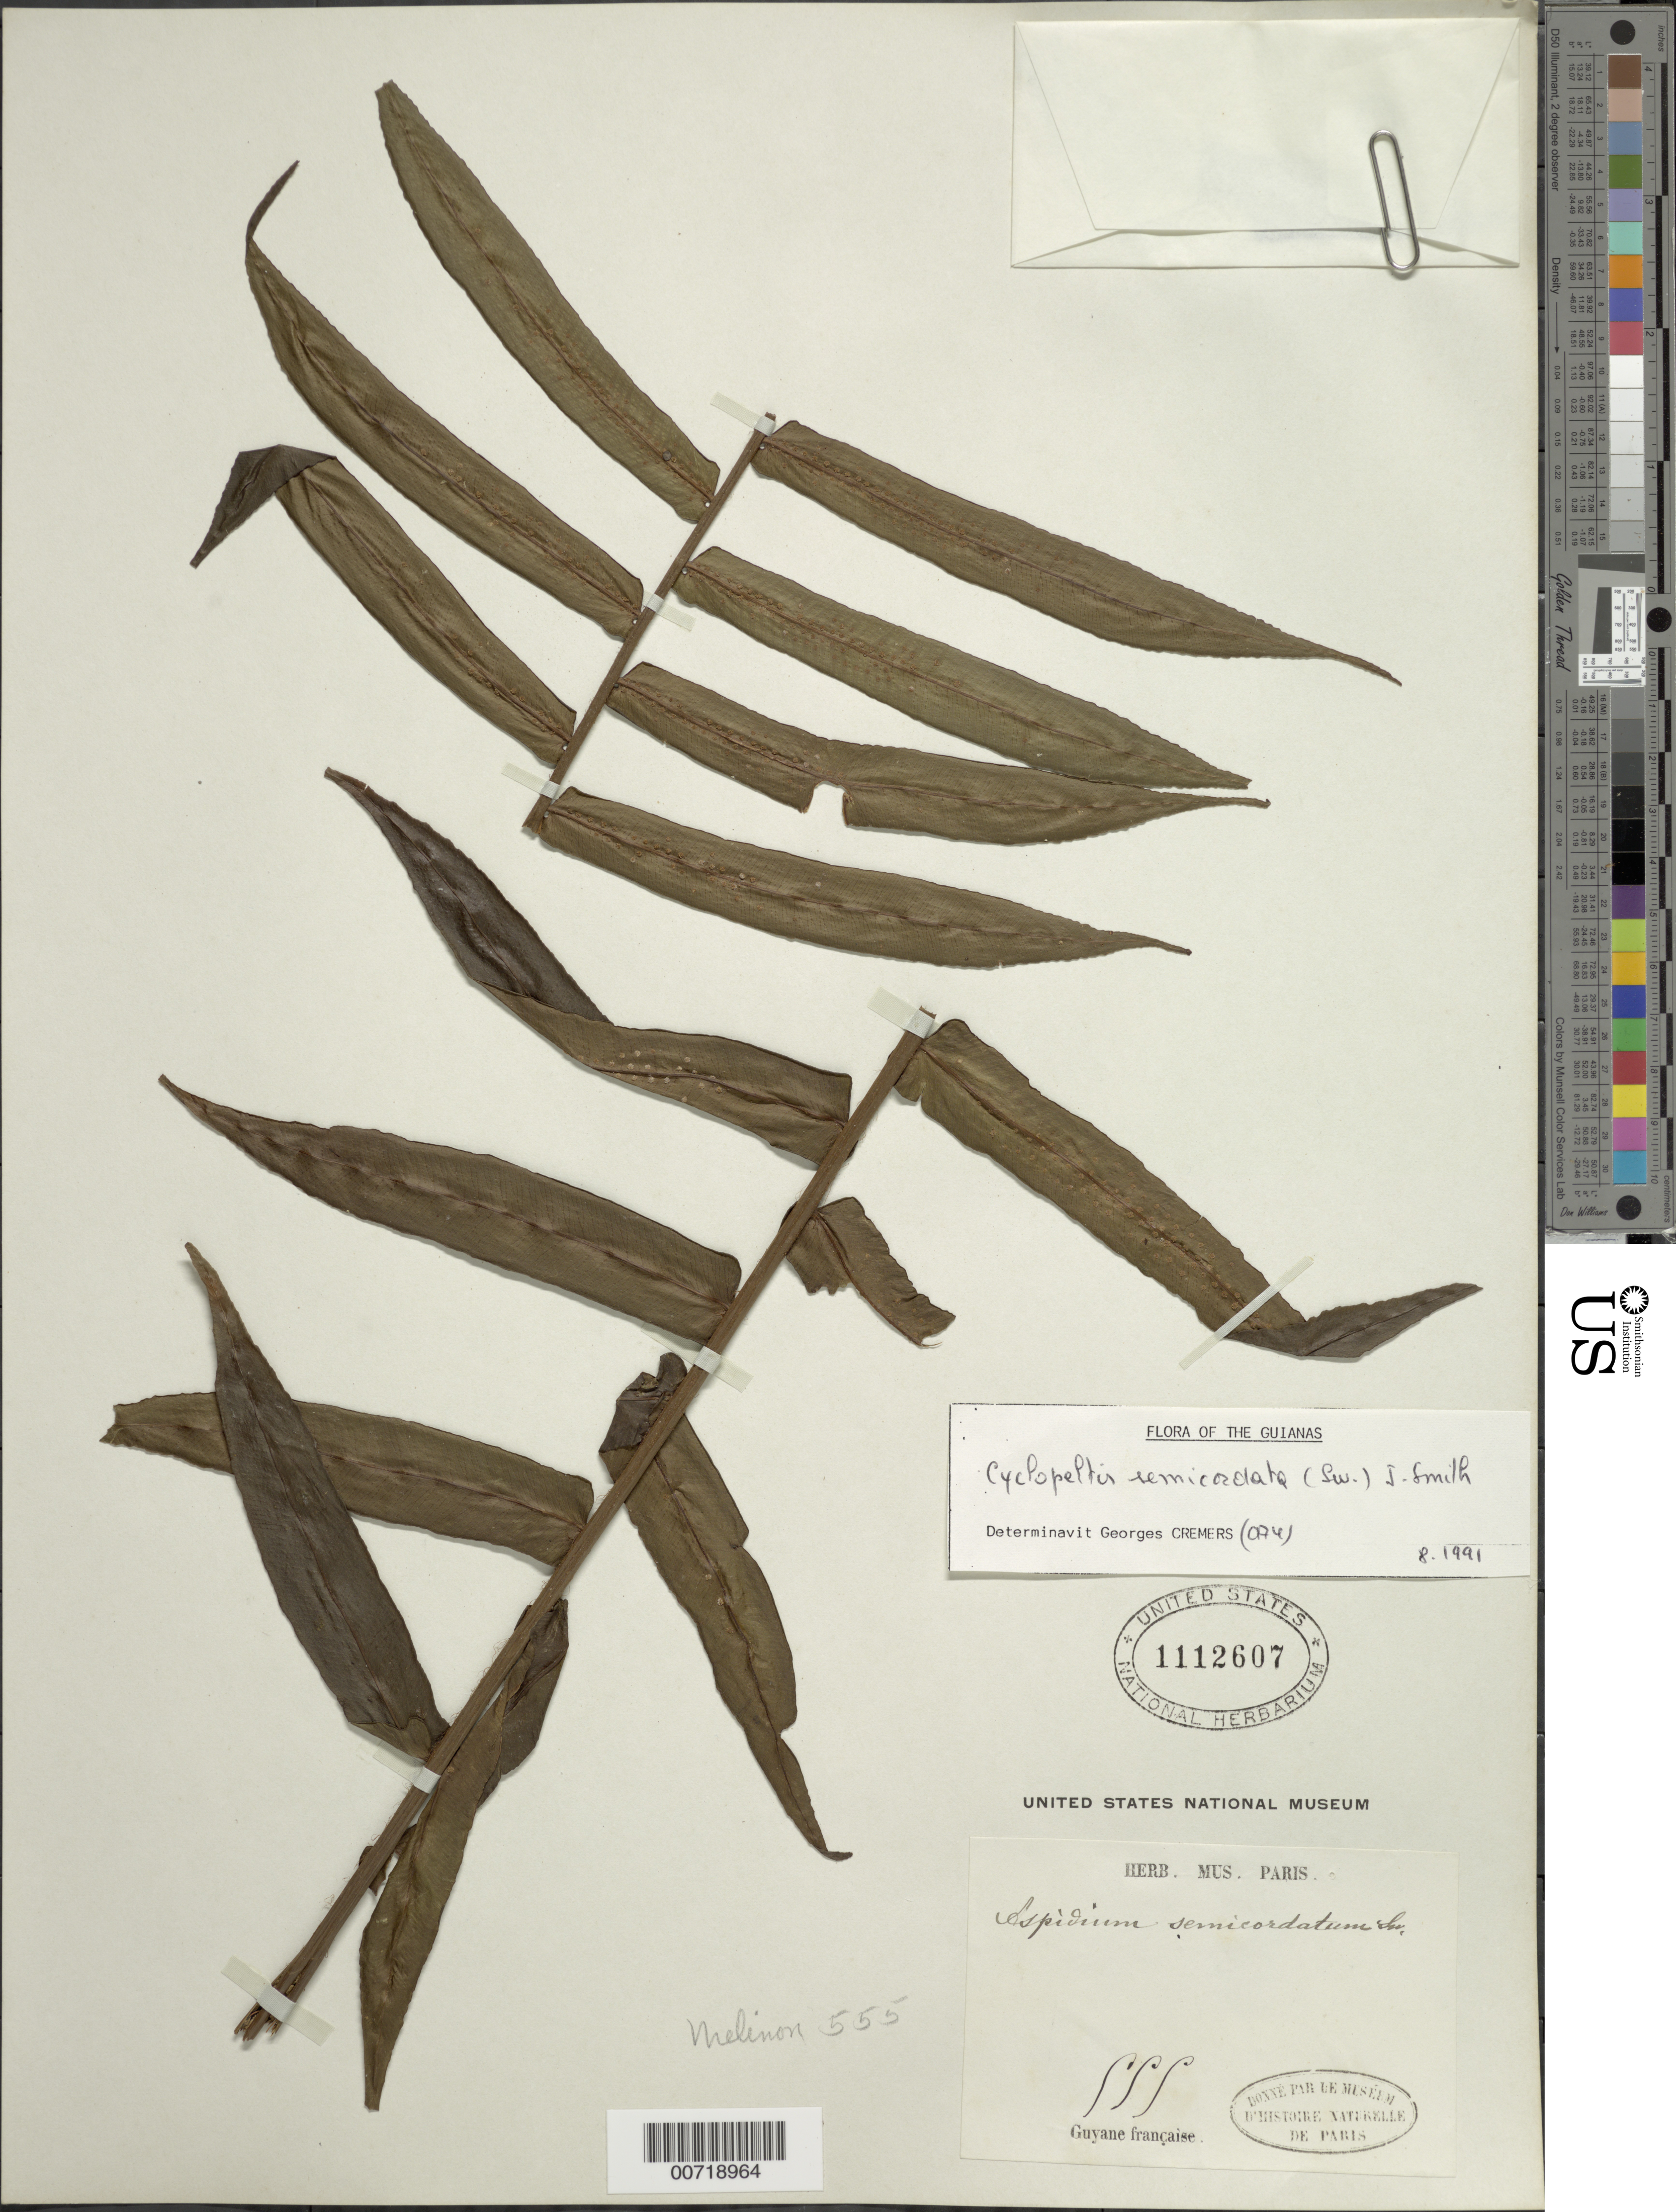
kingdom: Plantae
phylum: Tracheophyta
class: Polypodiopsida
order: Polypodiales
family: Lomariopsidaceae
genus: Cyclopeltis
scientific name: Cyclopeltis semicordata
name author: (Sw.) J. Sm.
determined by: Cremers, Georges A.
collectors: E. Mélinon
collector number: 555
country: French Guiana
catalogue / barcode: US 1112607